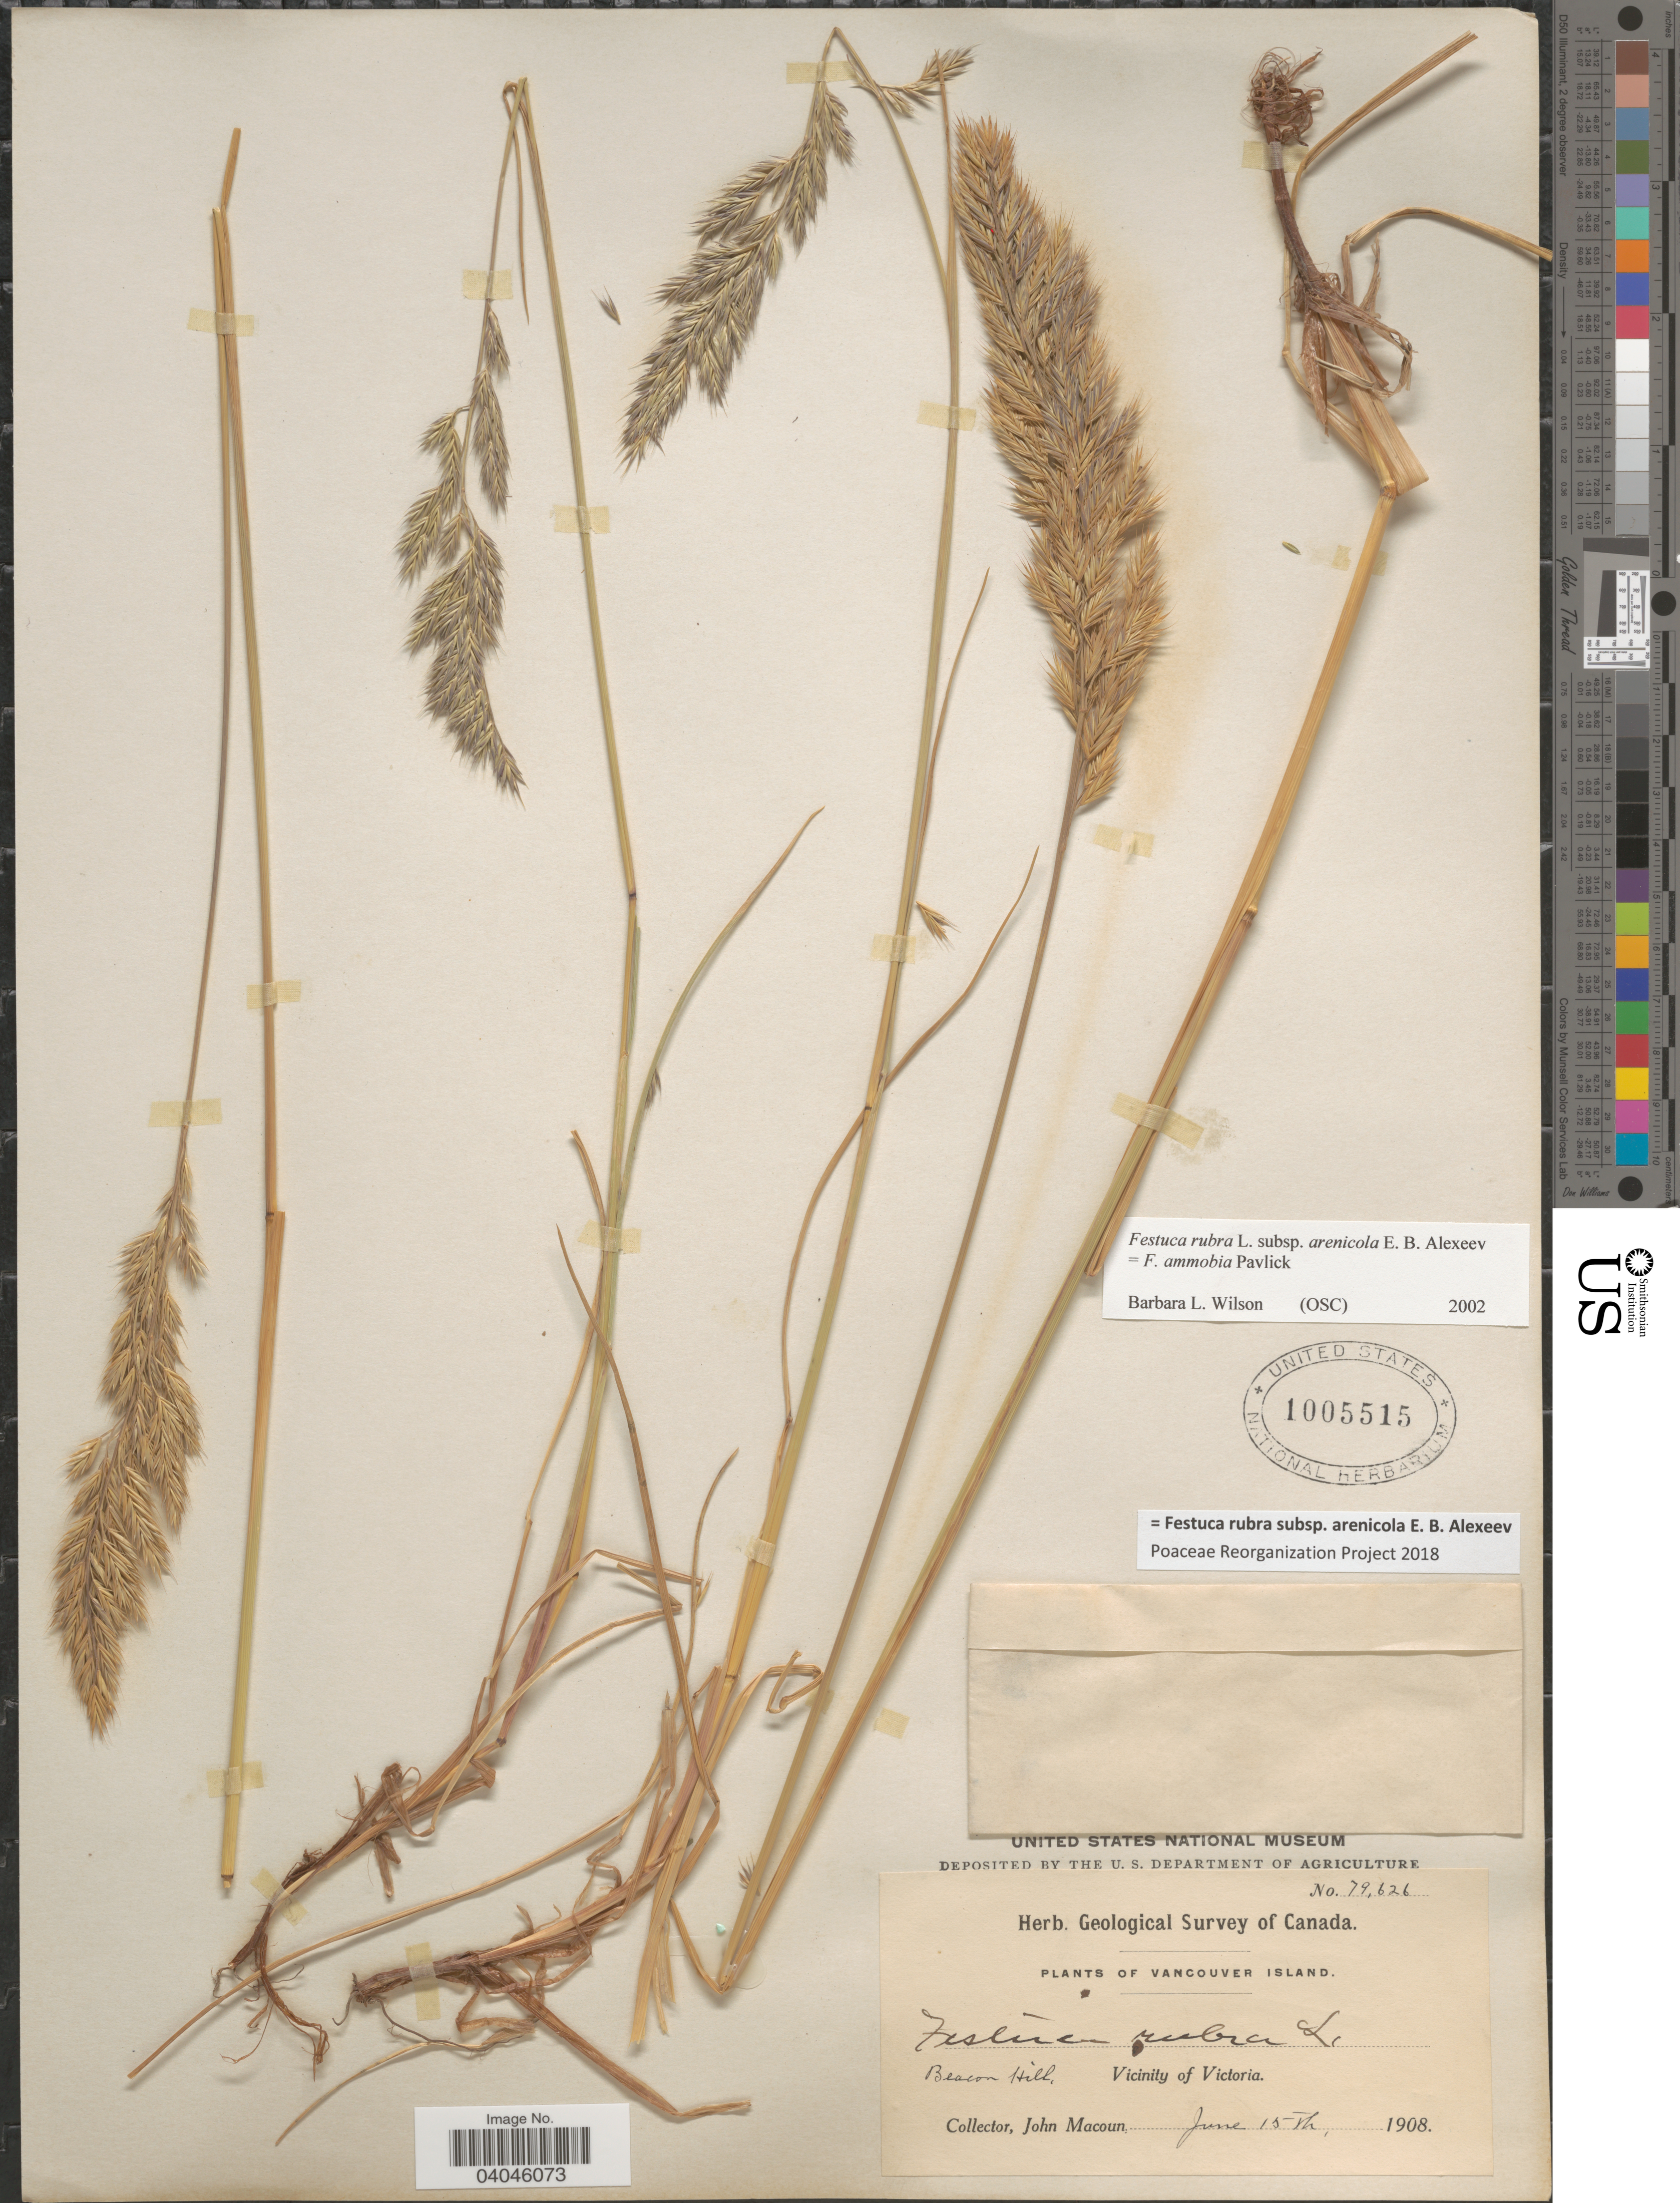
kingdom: Plantae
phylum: Tracheophyta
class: Liliopsida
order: Poales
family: Poaceae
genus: Festuca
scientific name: Festuca rubra subsp. arenicola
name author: E.B. Alexeev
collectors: J. Macoun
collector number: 79626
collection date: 1908-06-15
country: Canada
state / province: British Columbia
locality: Vancouver Island. Beacon Hill, Vicinity of Victoria.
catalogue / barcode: US 1005515